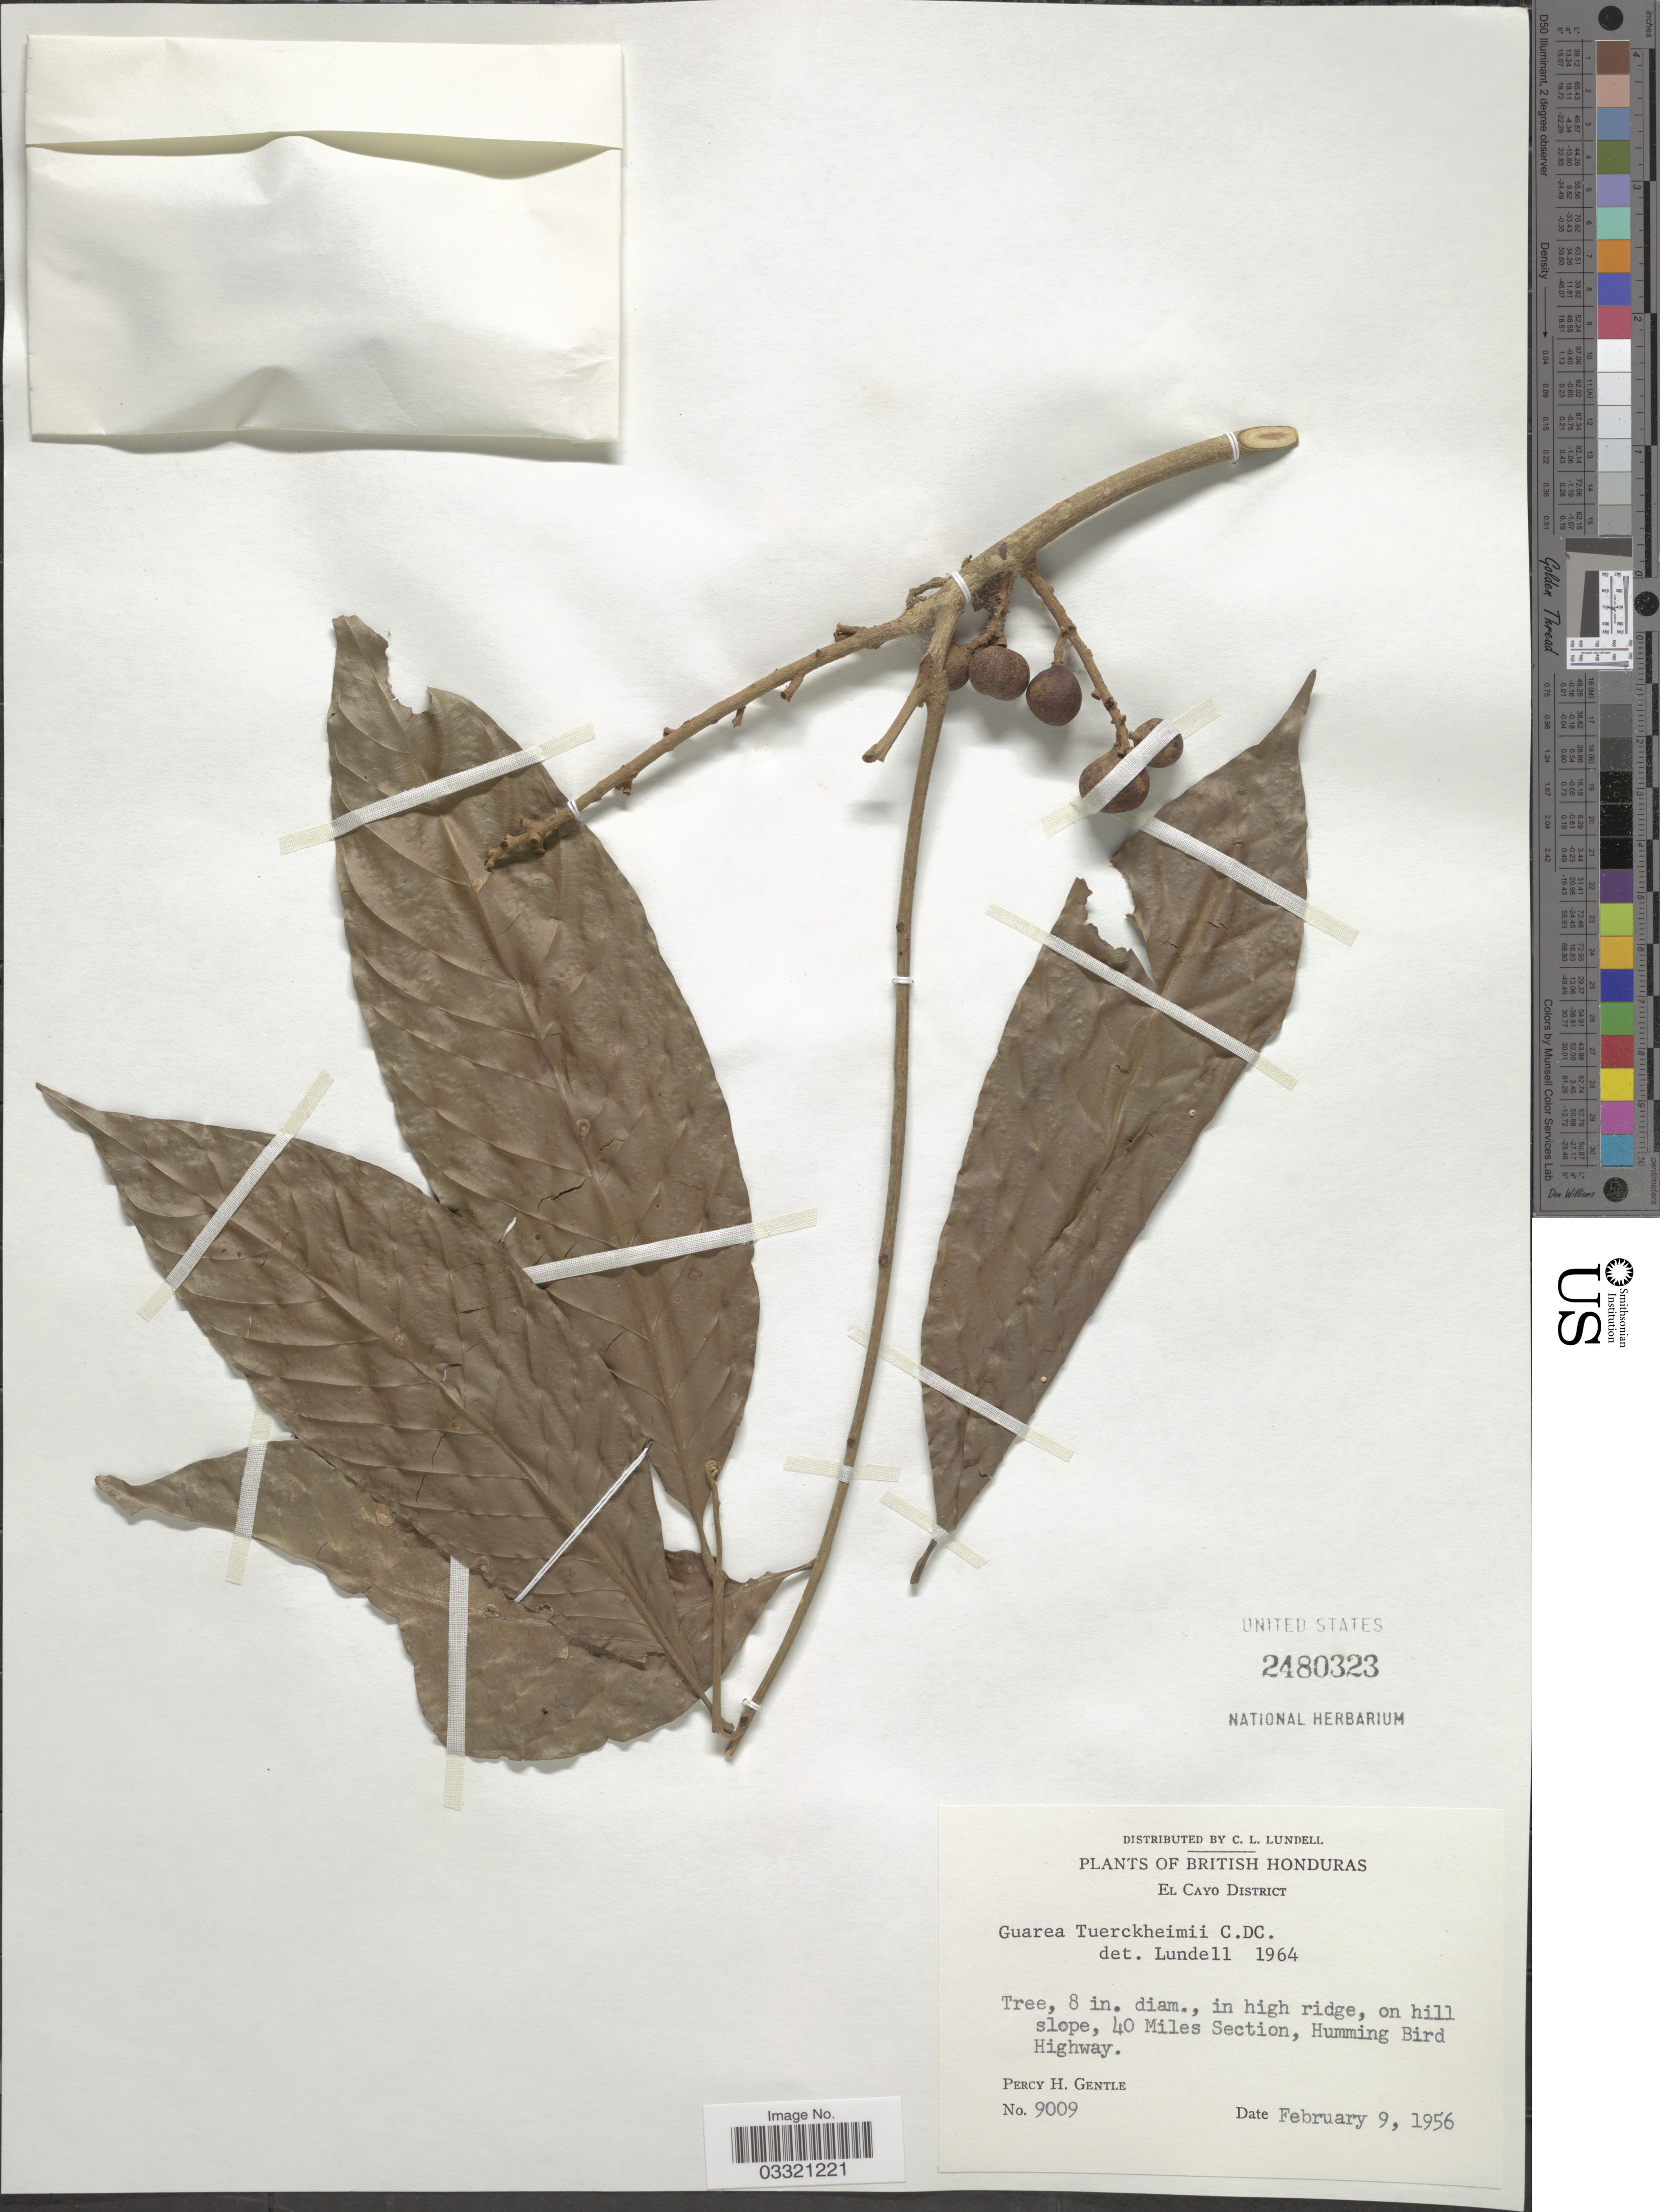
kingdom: Plantae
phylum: Tracheophyta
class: Magnoliopsida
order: Sapindales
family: Meliaceae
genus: Guarea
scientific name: Guarea tuerckheimii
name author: C. DC. ex Donn. Sm.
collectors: P. H. Gentle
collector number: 9009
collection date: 1956-02-09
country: Belize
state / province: Cayo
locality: British Honduras. El Cayo District. On hill slope, 40 Miles Section, Humming Bird Highway.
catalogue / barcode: US 2480323